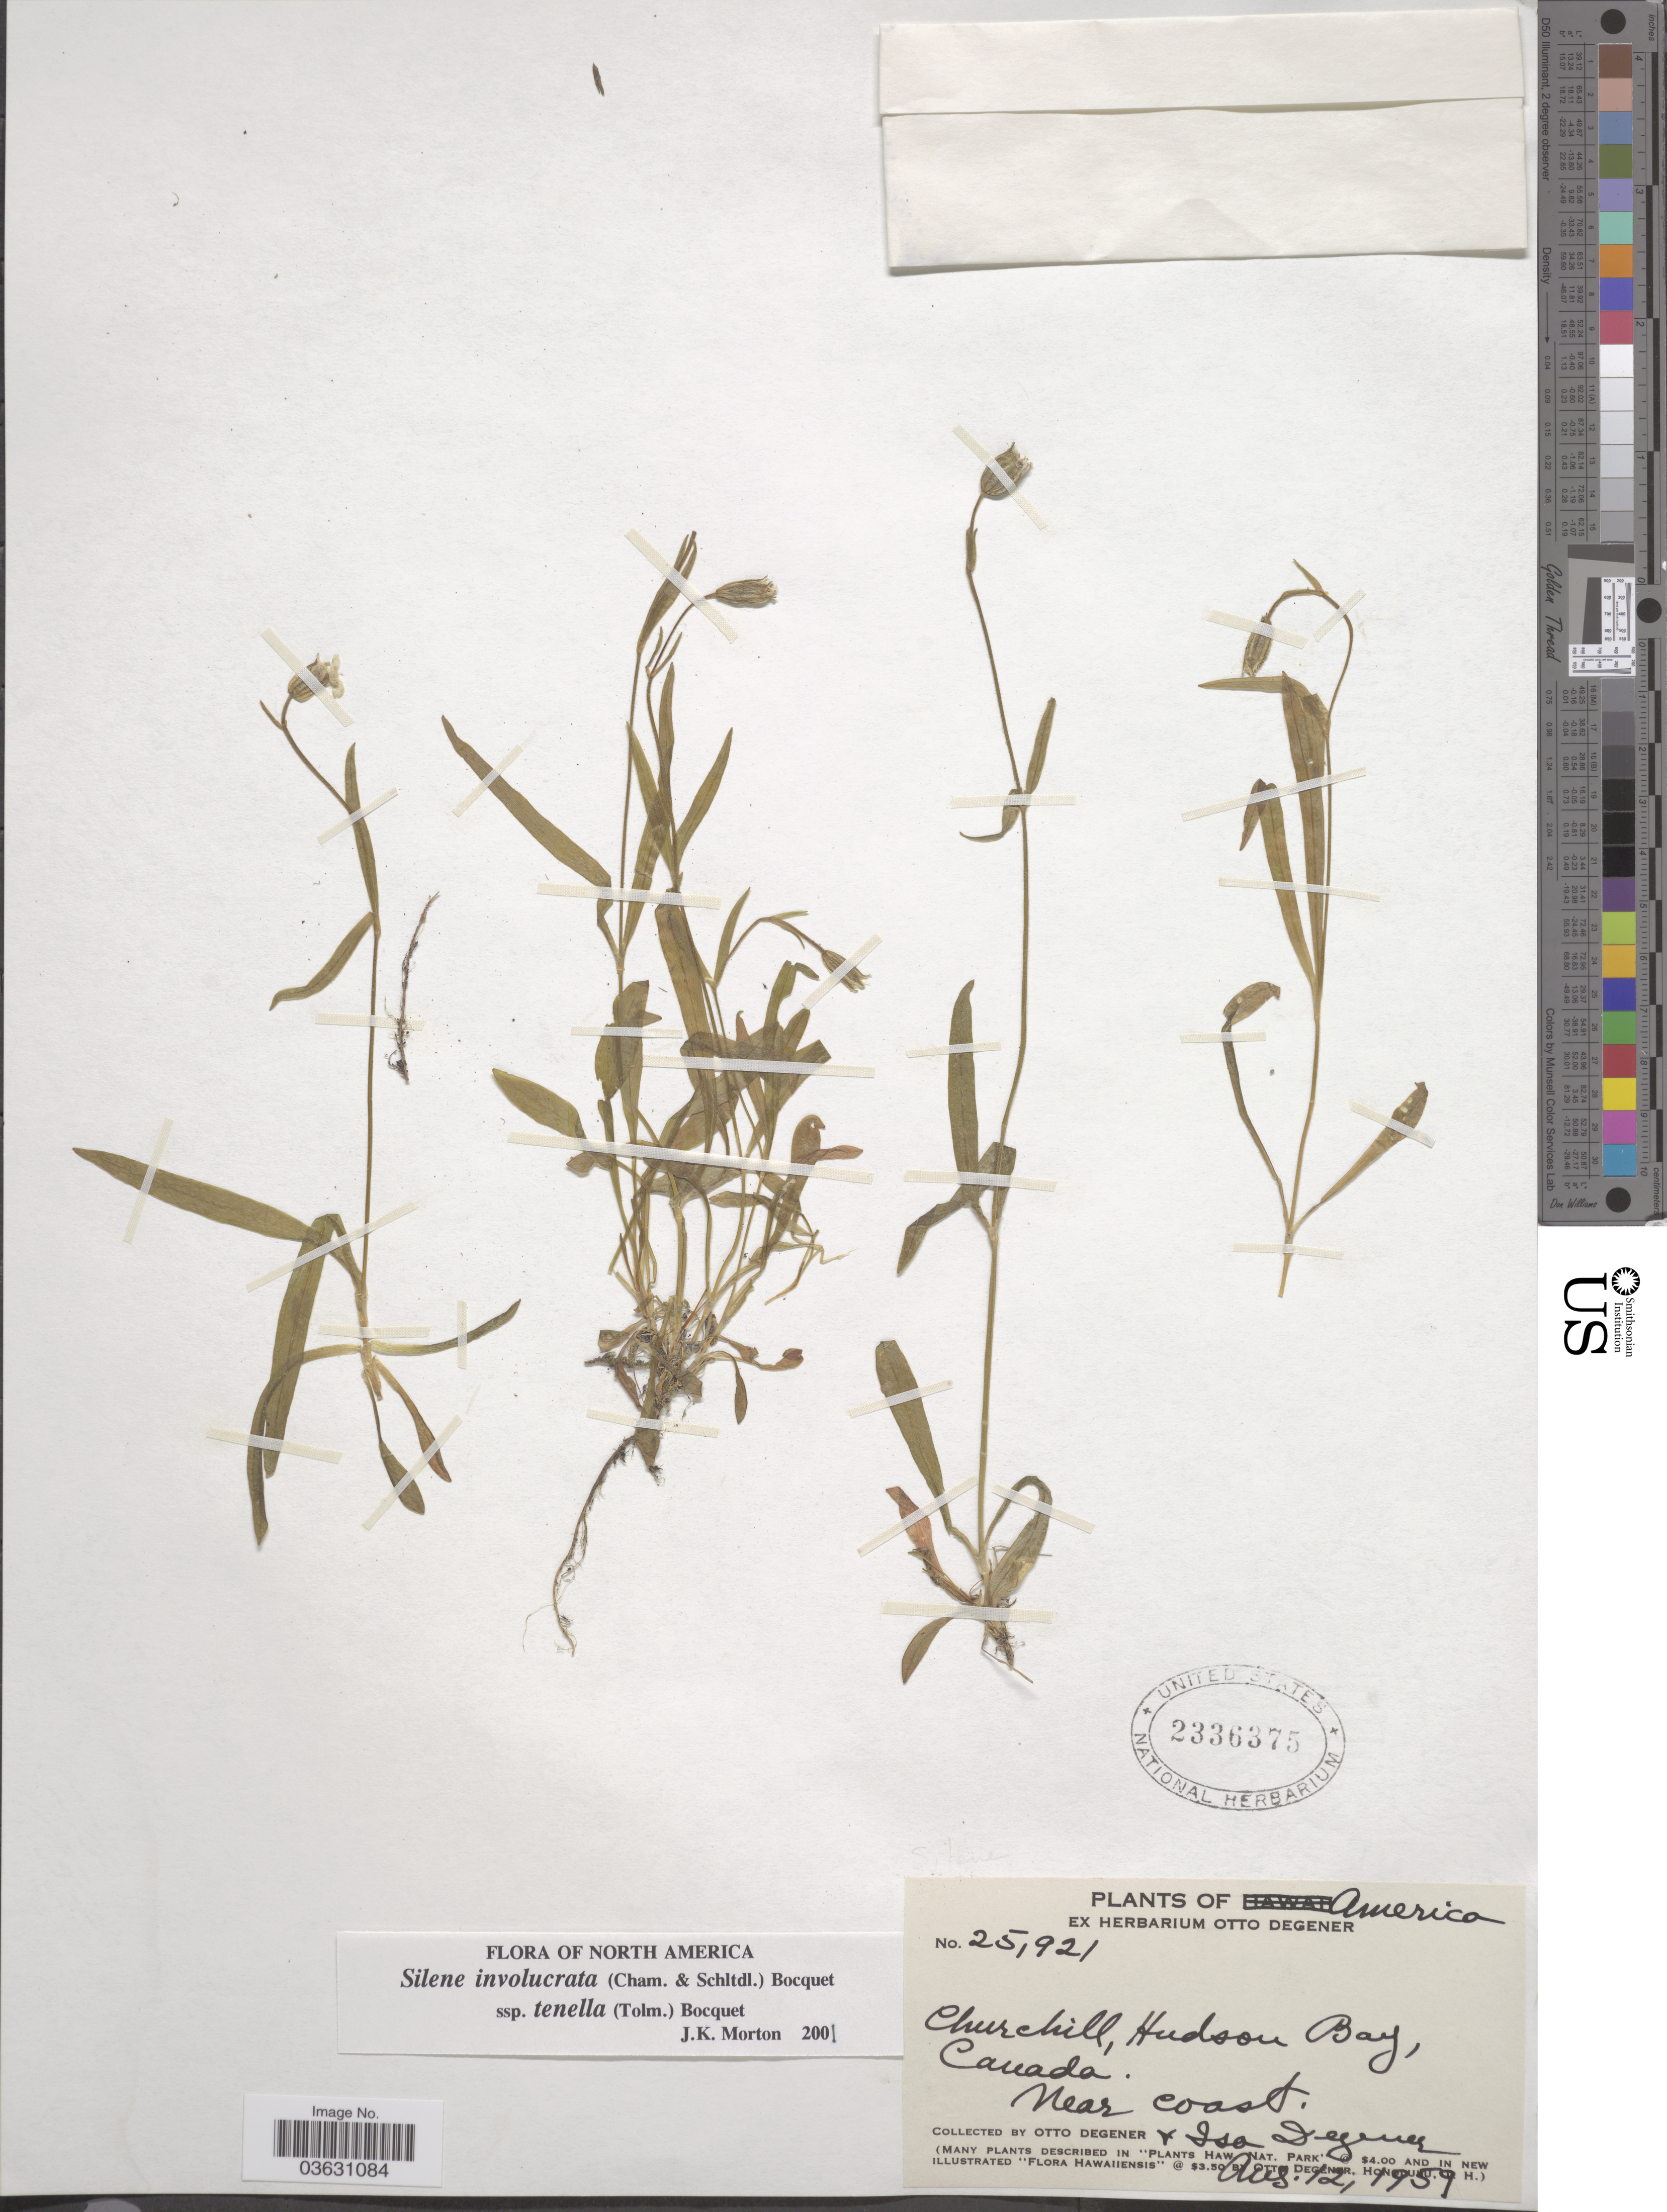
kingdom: Plantae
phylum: Tracheophyta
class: Magnoliopsida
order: Caryophyllales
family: Caryophyllaceae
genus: Silene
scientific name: Silene involucrata subsp. tenella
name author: (Tolm.) Bocquet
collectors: O. Degener & I. Degener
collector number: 25921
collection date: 1959-08-12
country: Canada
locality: Churchill, Hudson Bay. Near Coast.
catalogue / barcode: US 2336375